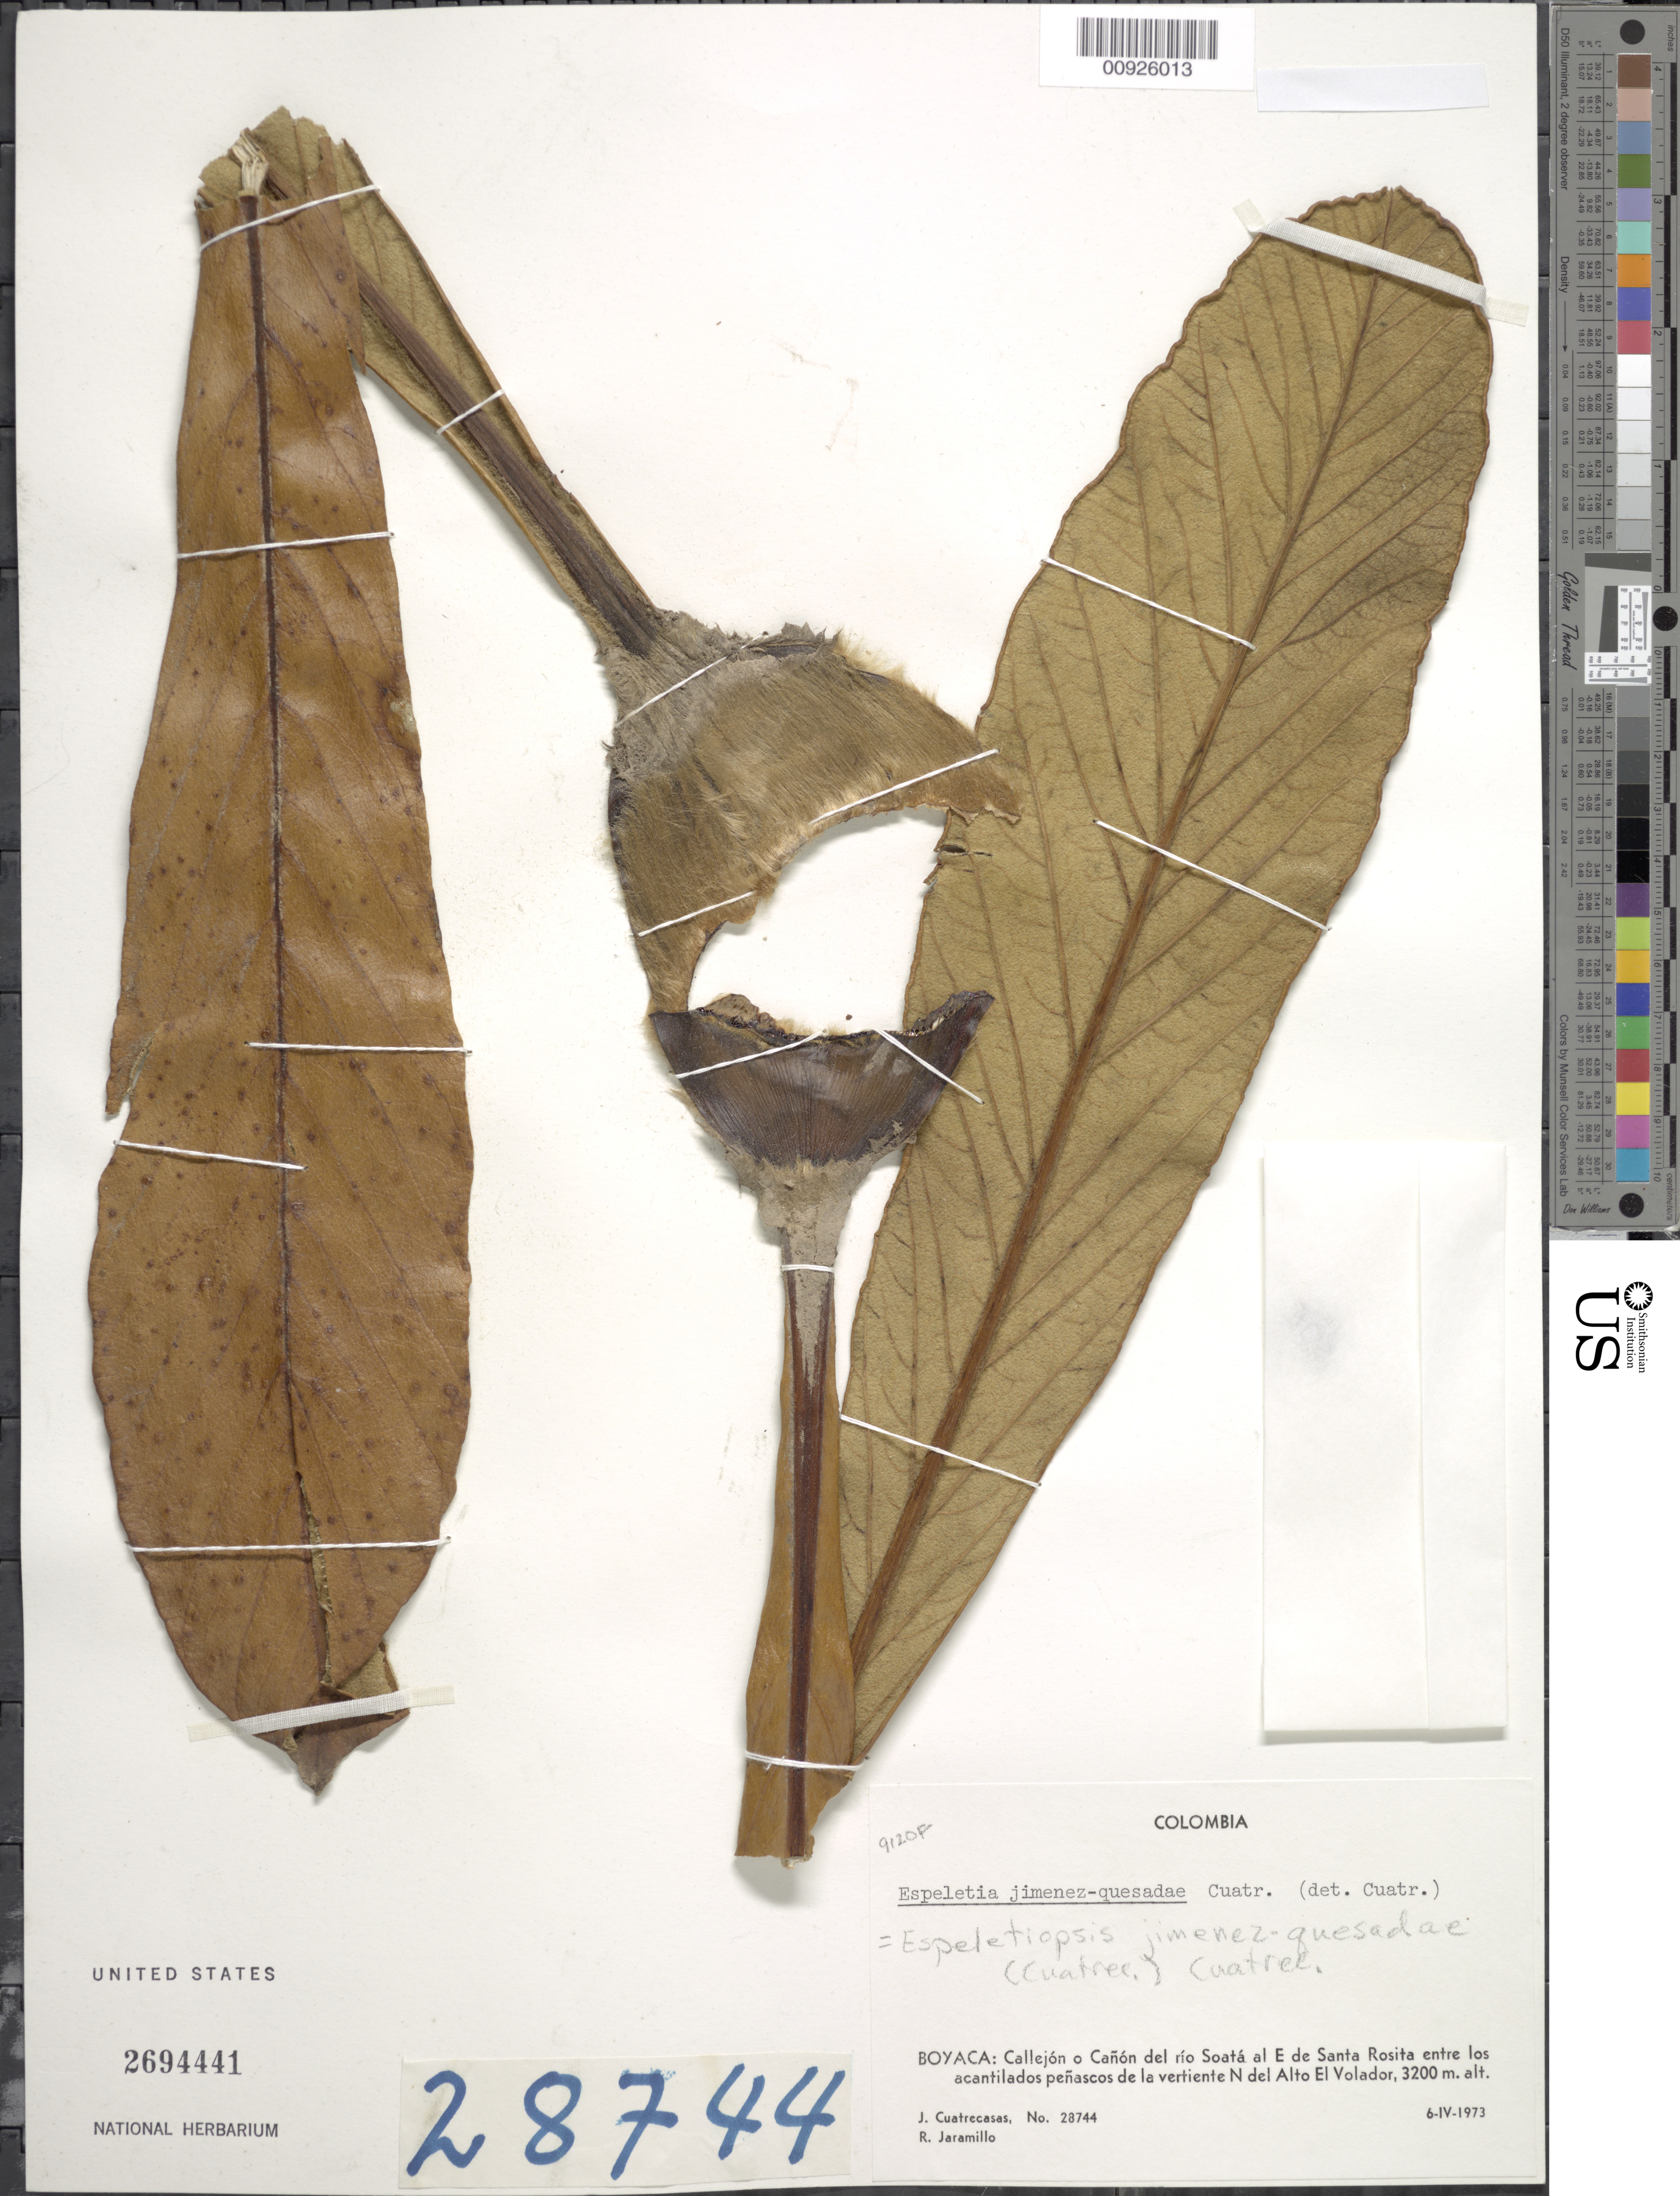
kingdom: Plantae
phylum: Tracheophyta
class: Magnoliopsida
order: Asterales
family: Asteraceae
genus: Espeletiopsis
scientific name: Espeletiopsis jimenez-quesadae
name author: (Cuatrec.) Cuatrec.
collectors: J. Cuatrecasas & R. Jaramillo M.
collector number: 28744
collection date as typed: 6 April 1973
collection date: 1973-04-06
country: Colombia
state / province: Boyacá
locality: Callejon del rio Soata al E de Santa Rosita entre los acantilados penascos de la vertiente N del Alto El Volador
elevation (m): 3200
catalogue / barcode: US 2694441